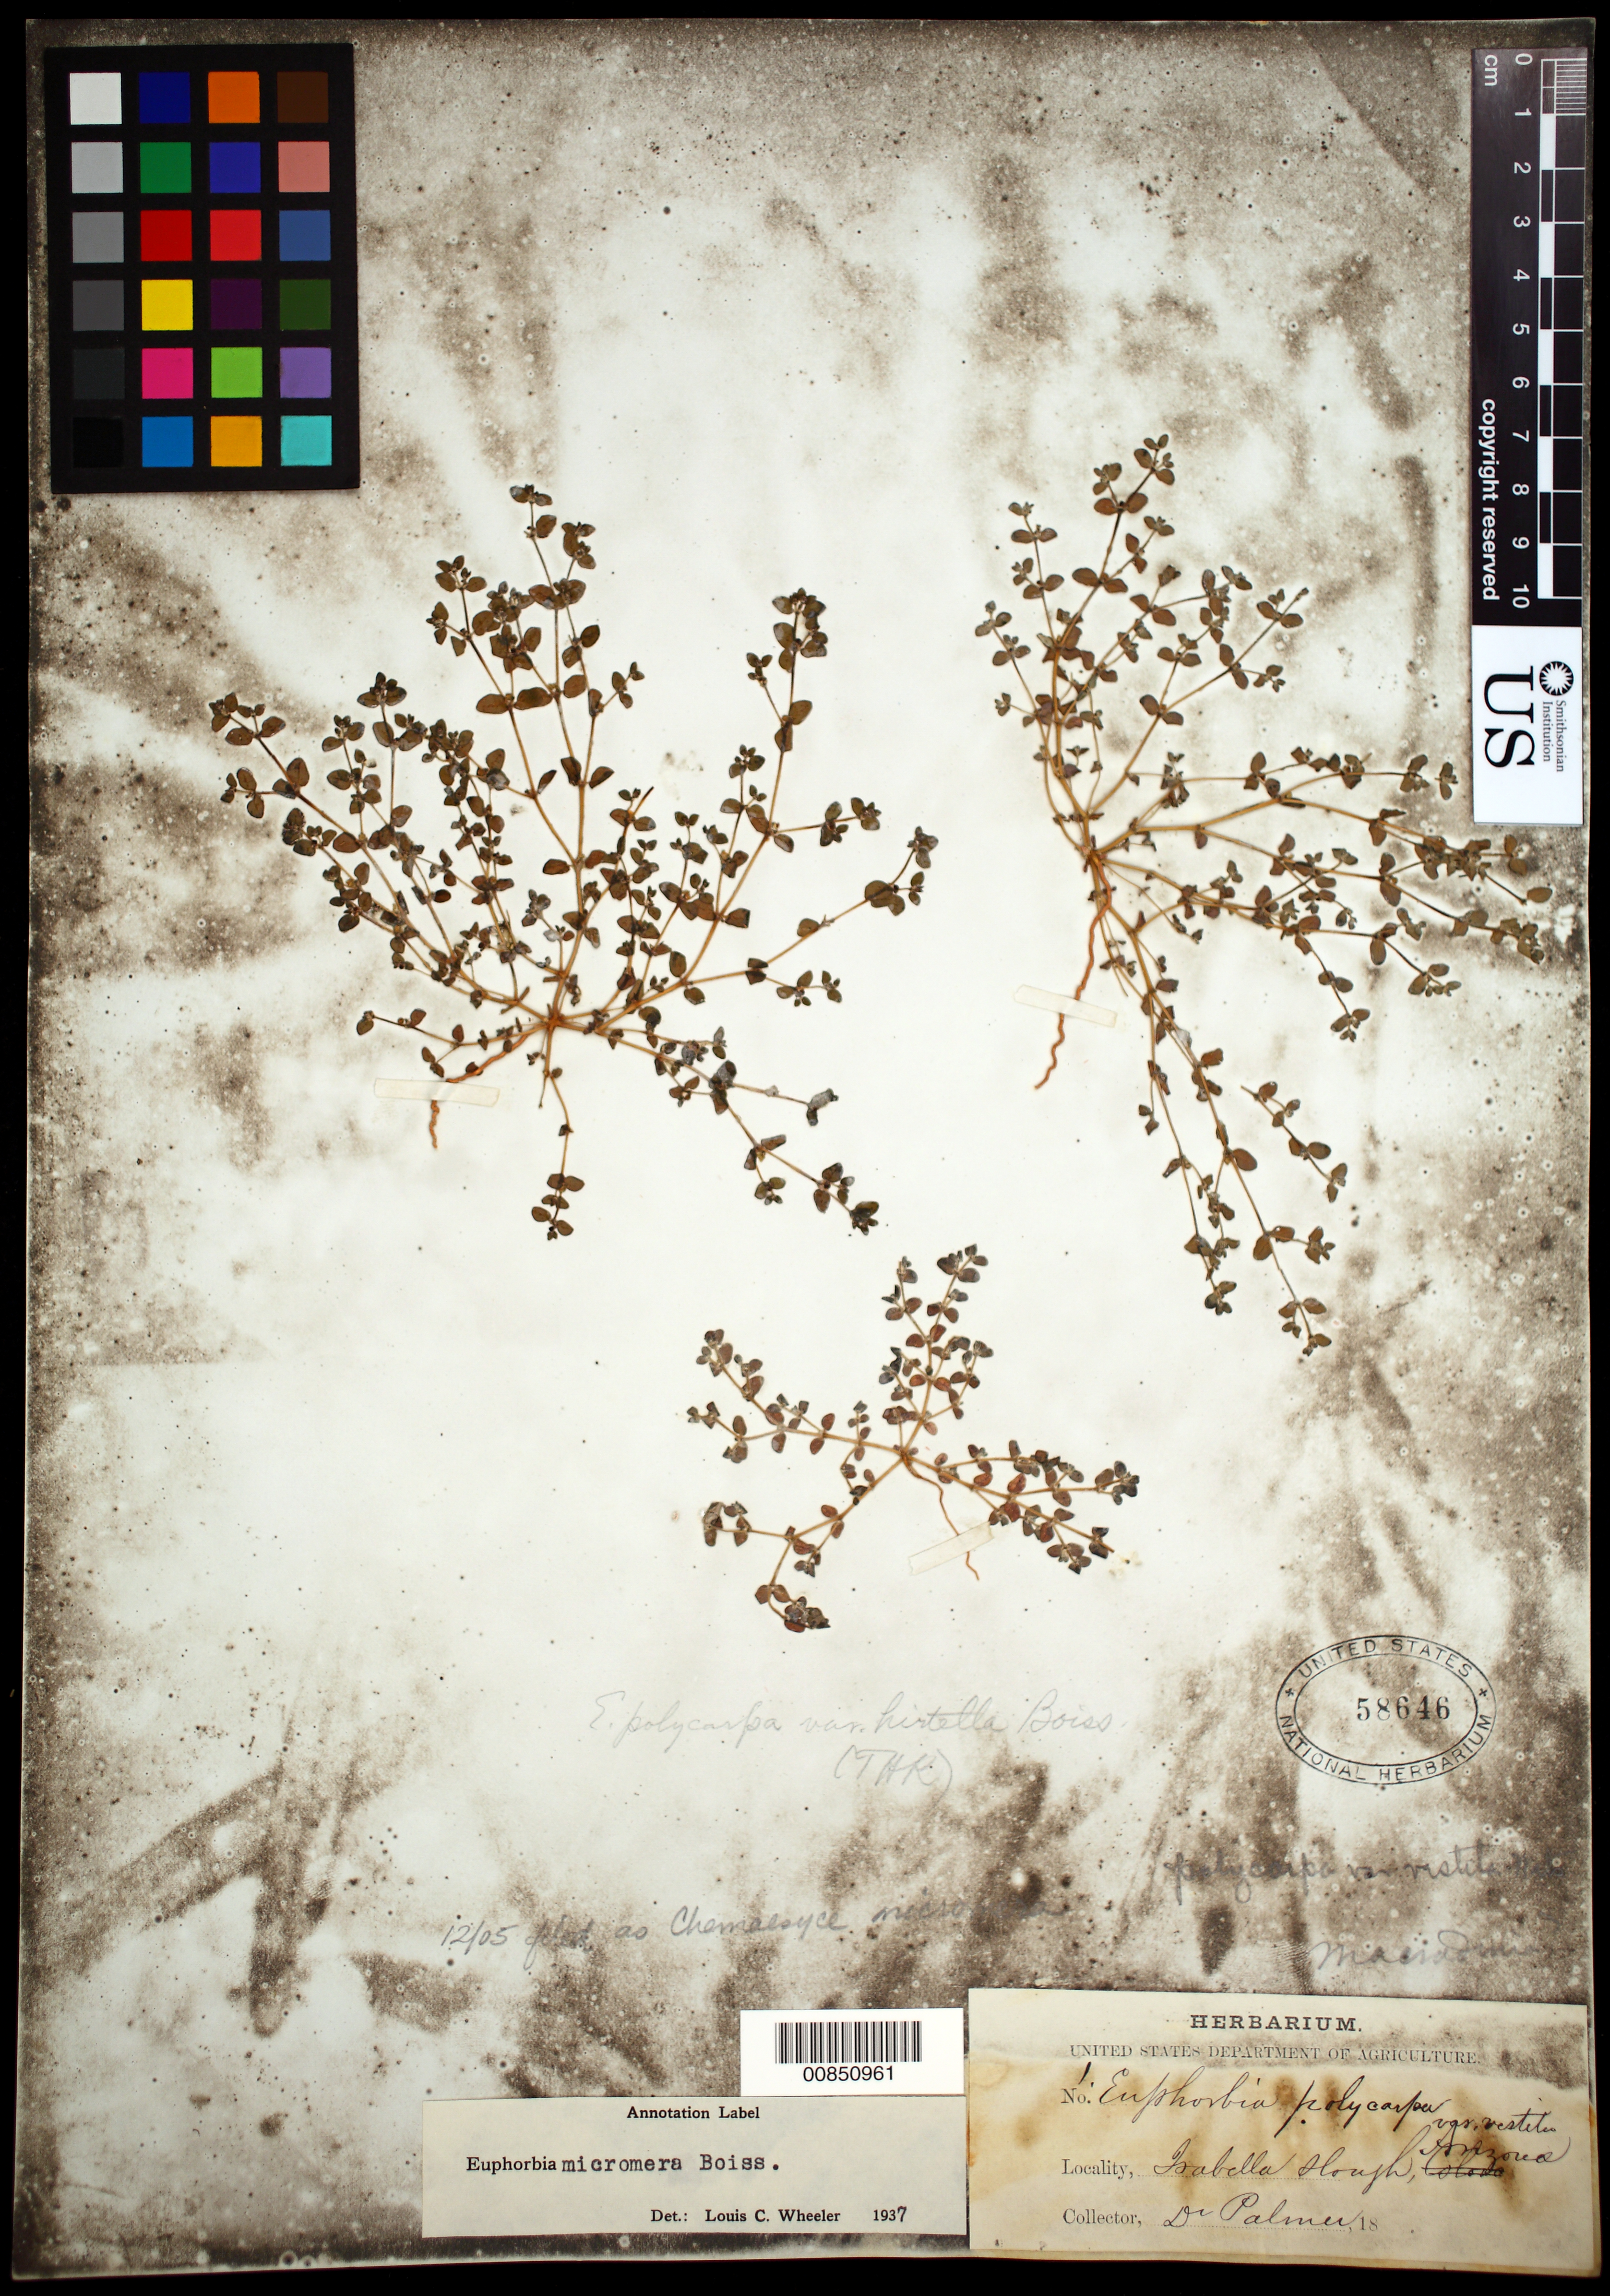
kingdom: Plantae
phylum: Tracheophyta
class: Magnoliopsida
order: Malpighiales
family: Euphorbiaceae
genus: Euphorbia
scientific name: Euphorbia micromera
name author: Boiss.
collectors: E. Palmer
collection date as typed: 18--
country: United States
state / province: Arizona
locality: Isabella slough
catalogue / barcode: US 58646